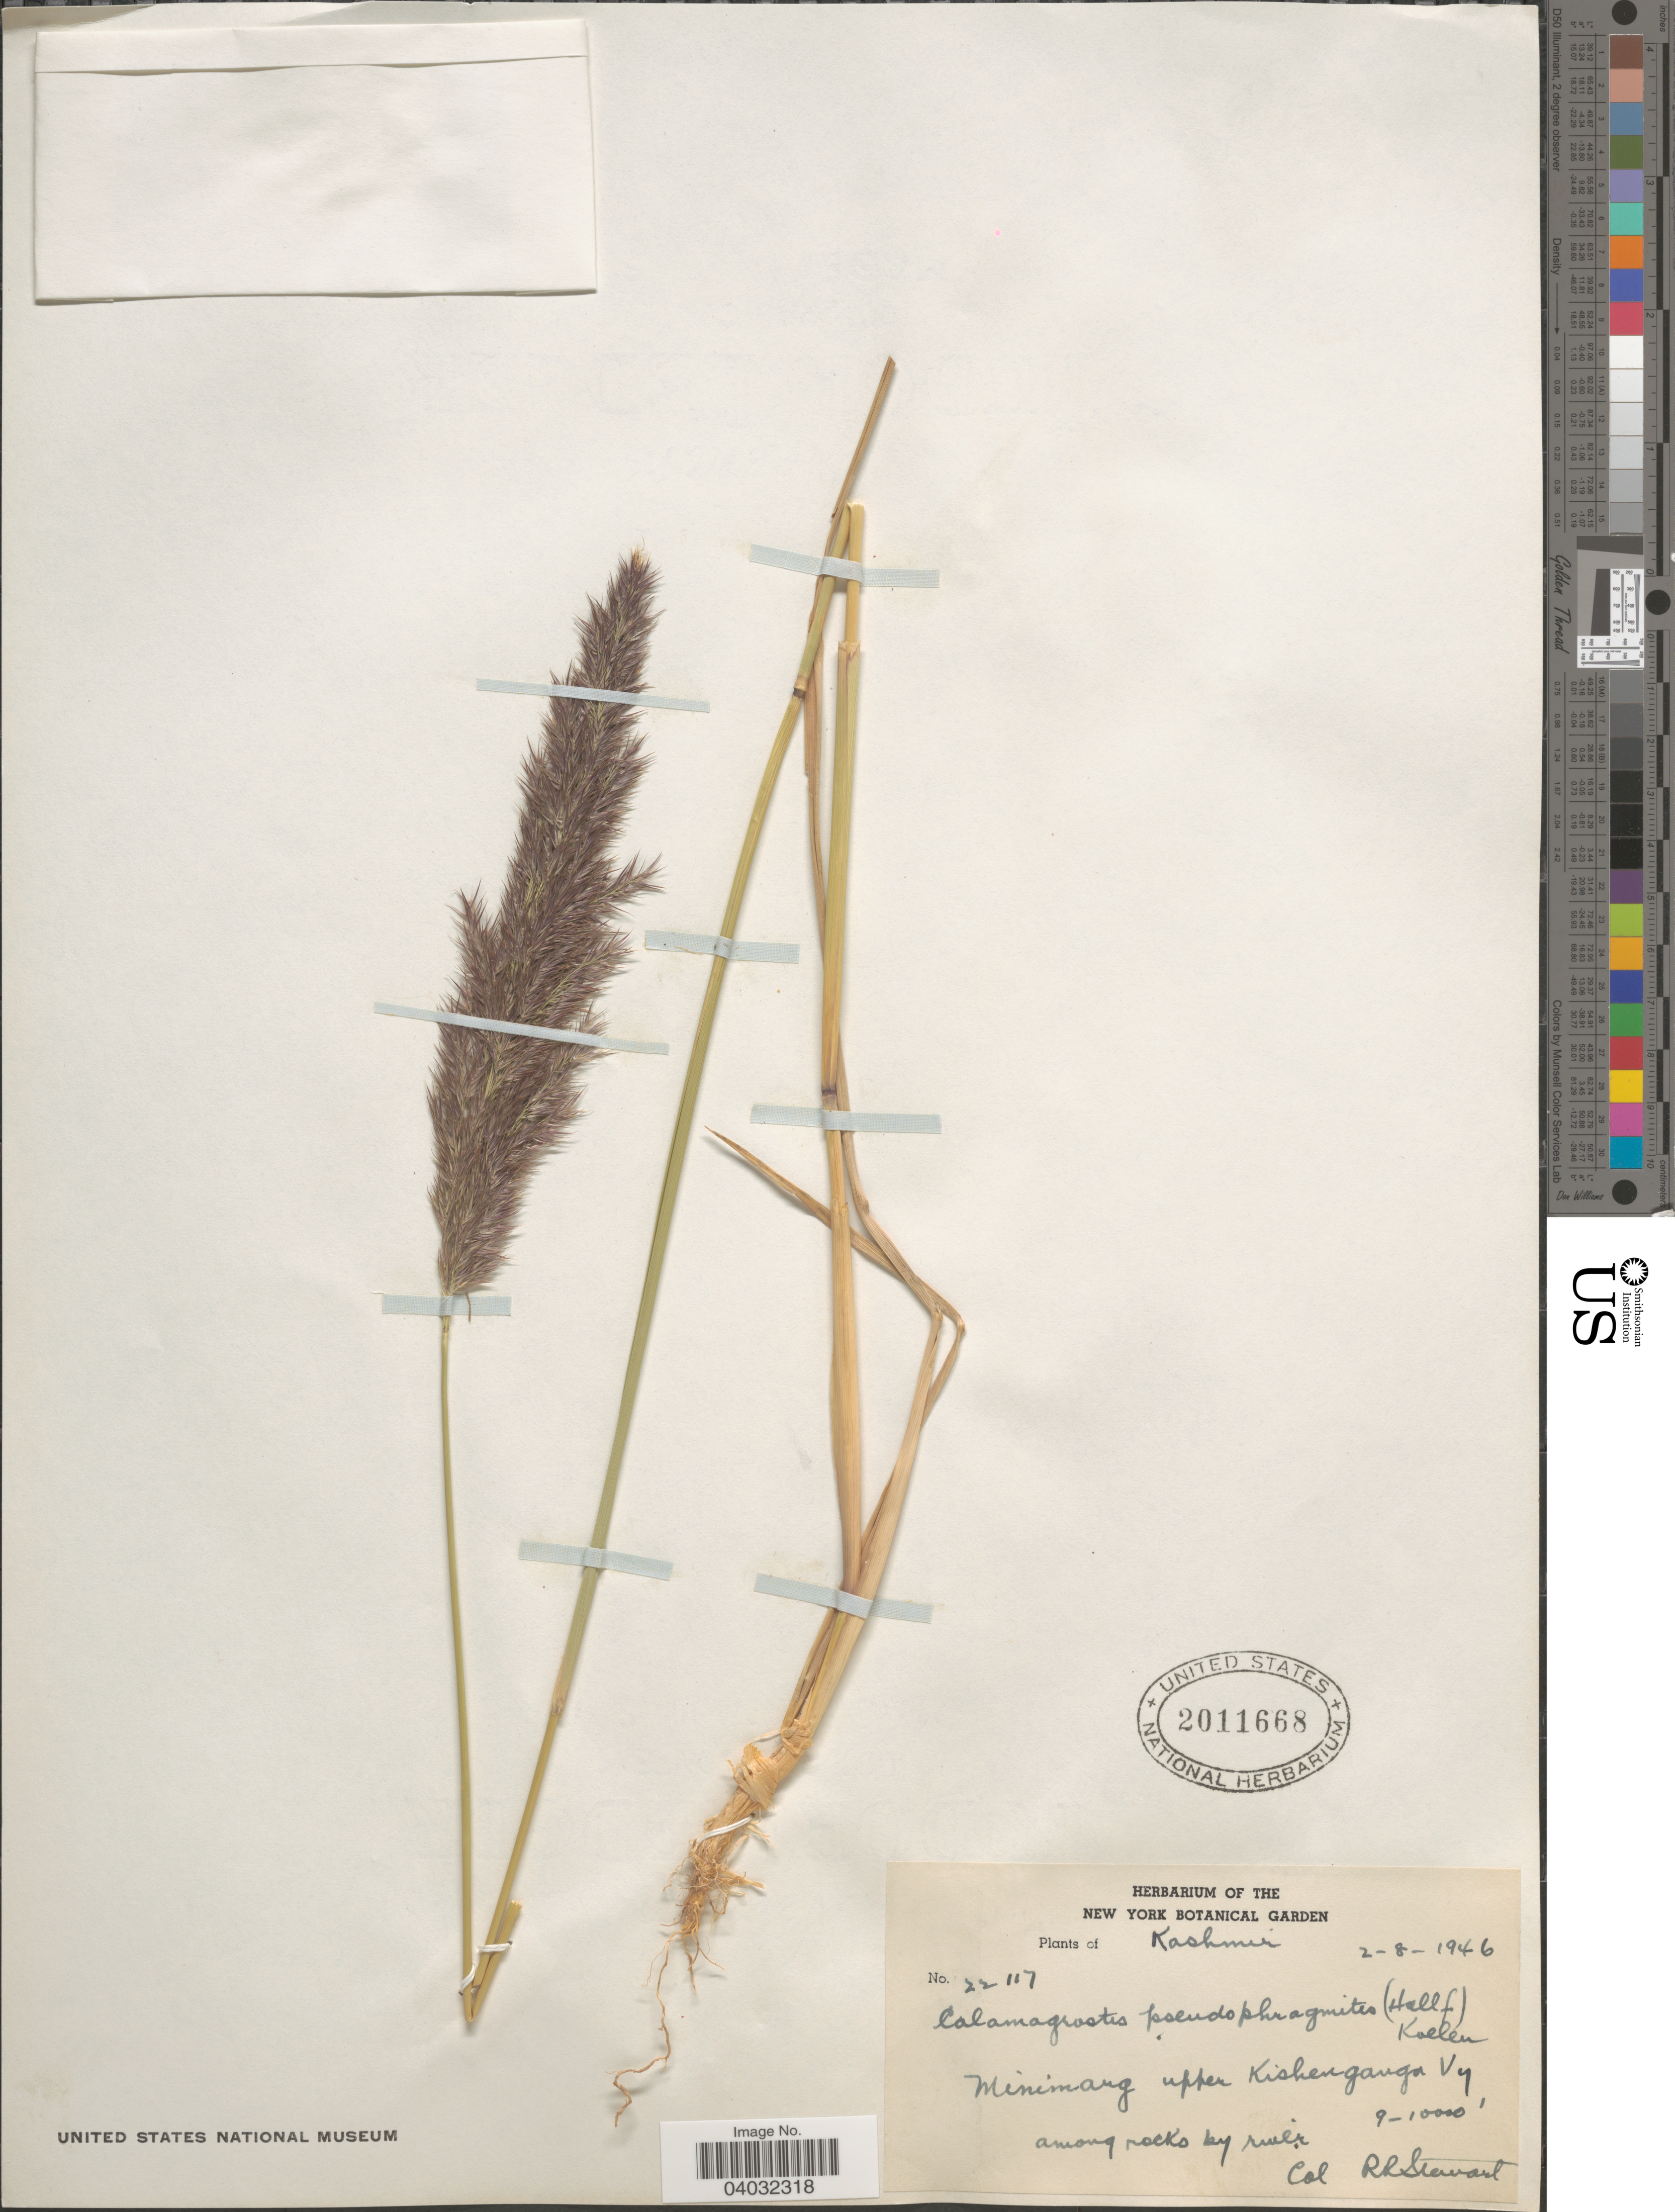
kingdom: Plantae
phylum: Tracheophyta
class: Liliopsida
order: Poales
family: Poaceae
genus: Calamagrostis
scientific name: Calamagrostis pseudophragmites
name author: (Haller f.) Koeler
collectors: R. Stewart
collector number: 22117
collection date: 1946-08-02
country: India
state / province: Jammu and Kashmir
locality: Minimang upper Kishenganga Vy.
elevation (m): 2743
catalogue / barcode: US 2011668